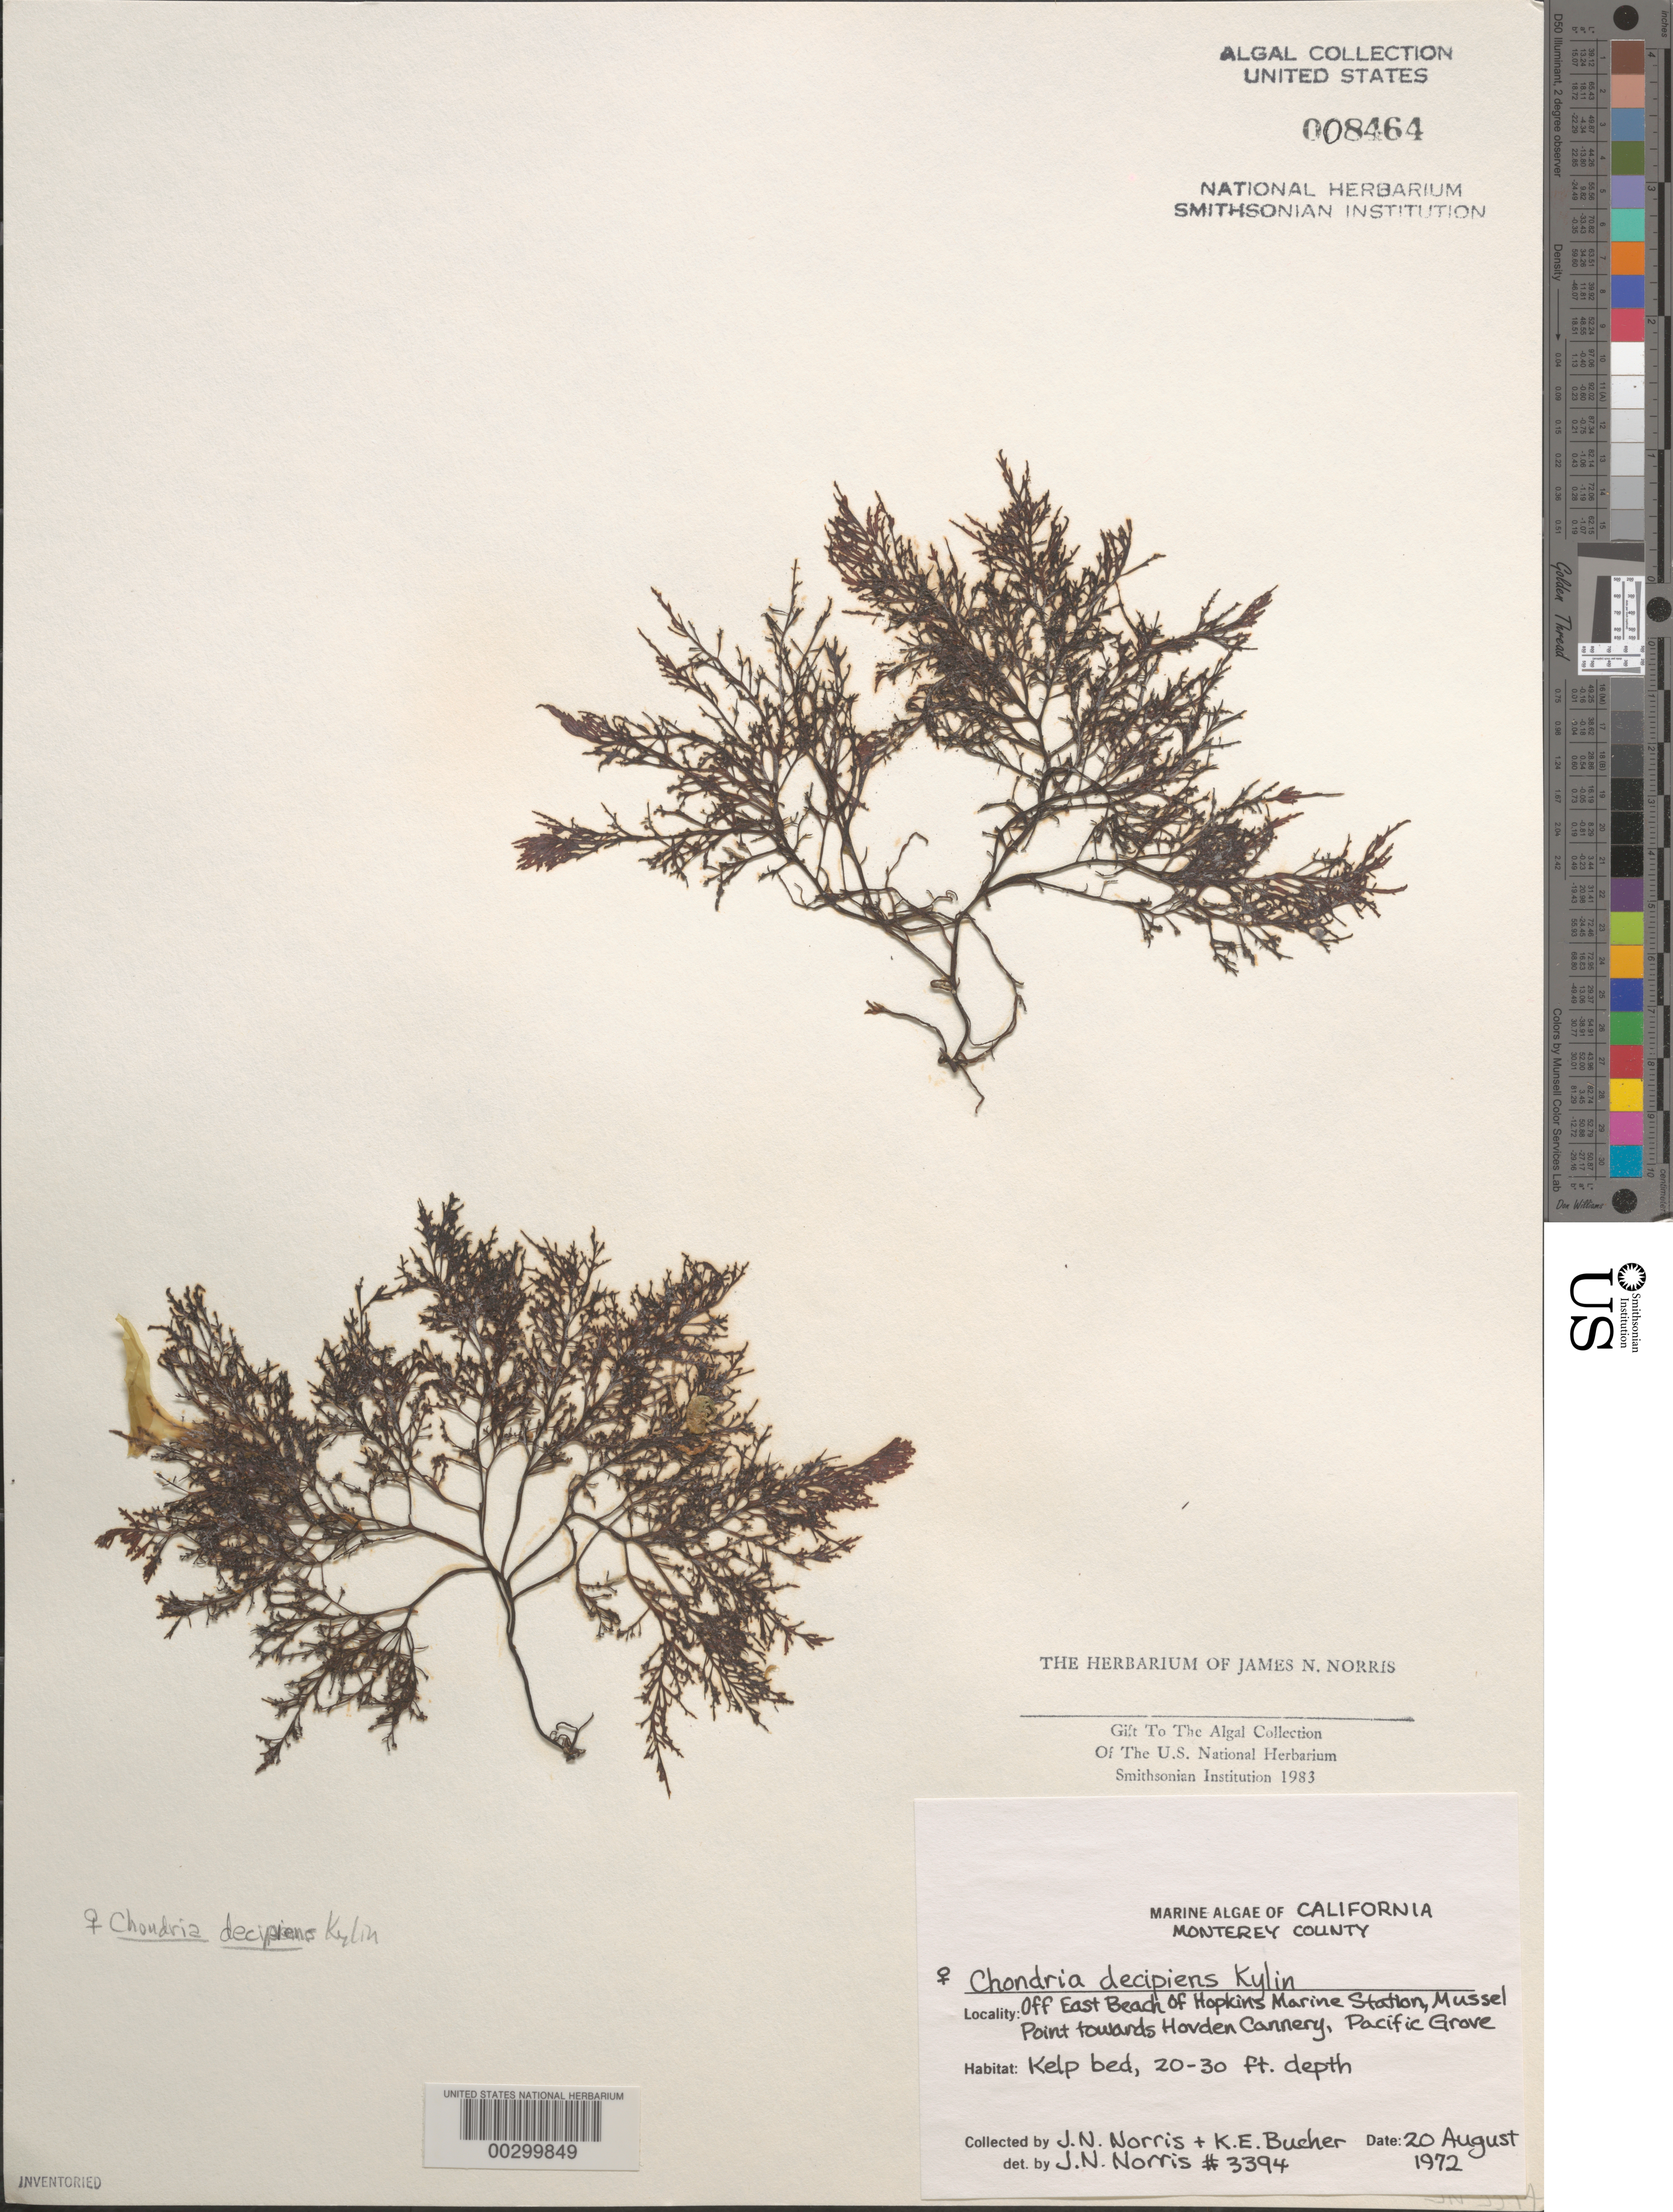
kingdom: Plantae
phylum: Rhodophyta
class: Florideophyceae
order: Ceramiales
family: Rhodomelaceae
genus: Chondria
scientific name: Chondria decipiens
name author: Kylin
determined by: Norris, James N.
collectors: J. N. Norris & K. E. Bucher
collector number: JN-3394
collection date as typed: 20 Aug 1972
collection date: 1972-08-20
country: United States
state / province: California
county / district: Monterey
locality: Pacific Grove, off east beach of Hopkins Marine Station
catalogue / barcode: US 8464